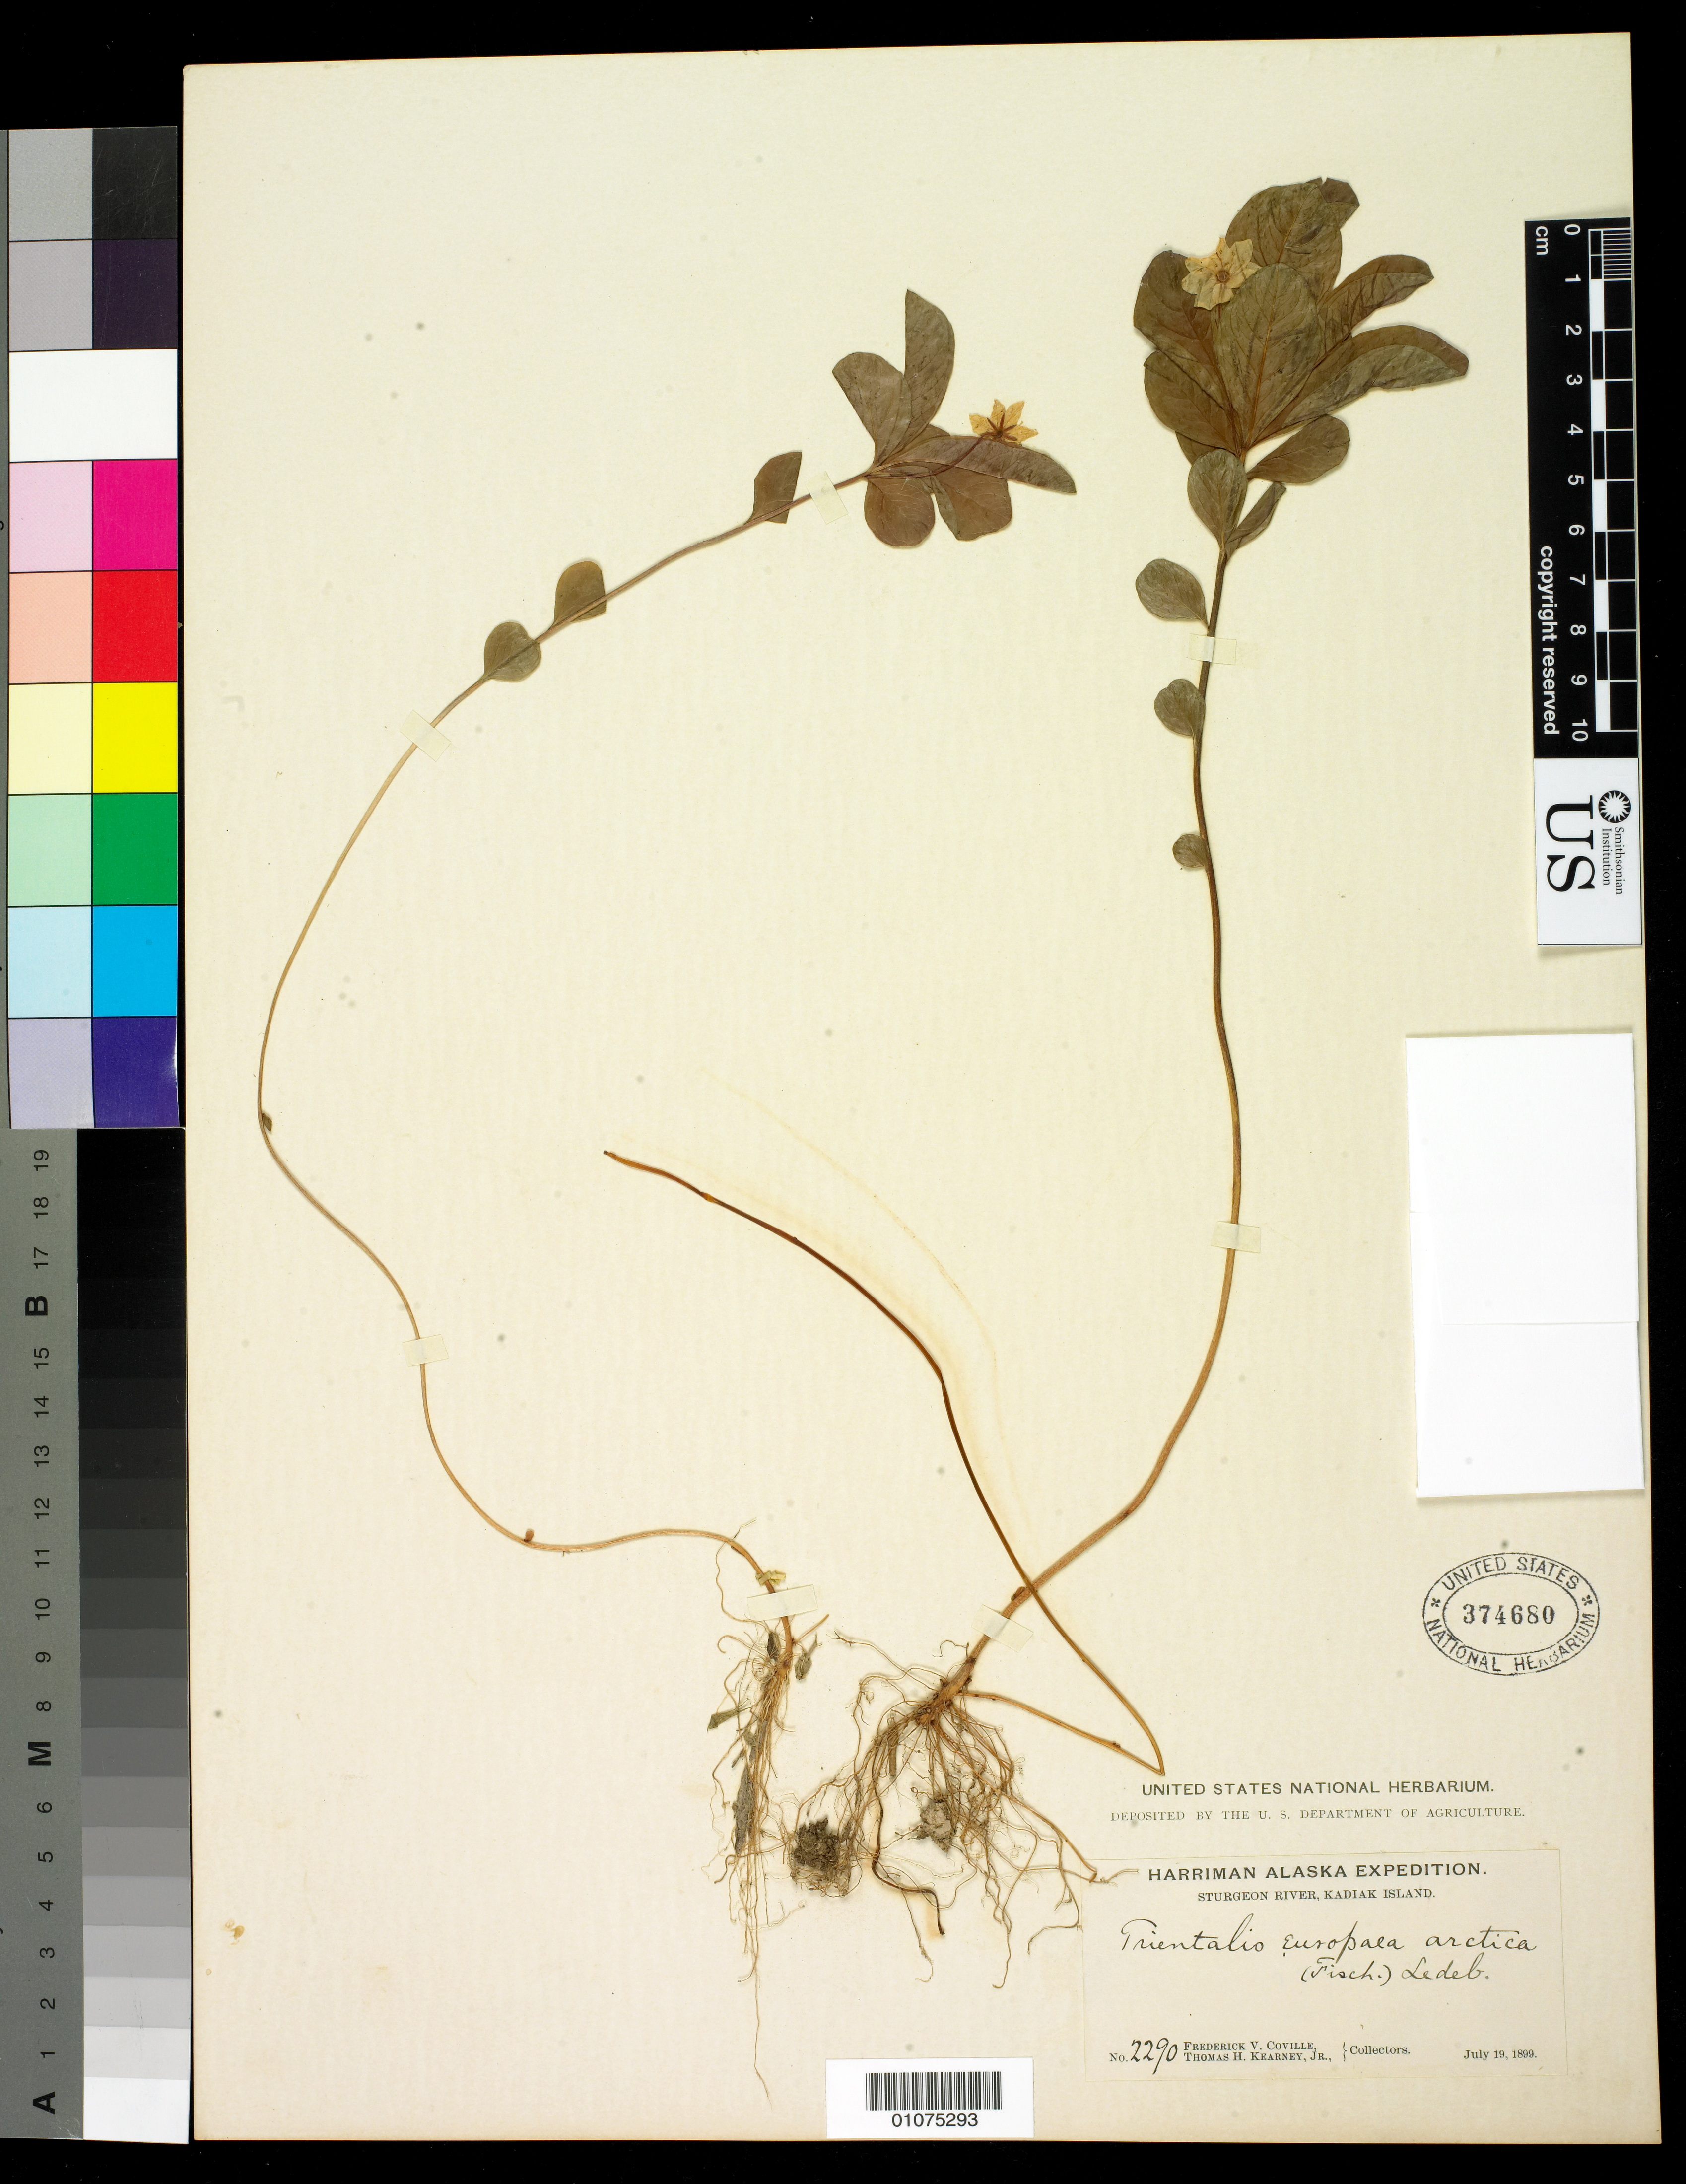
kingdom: Plantae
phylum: Tracheophyta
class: Magnoliopsida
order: Ericales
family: Primulaceae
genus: Trientalis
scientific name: Trientalis europaea subsp. arctica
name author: (Fisch. ex Hook.) Hultén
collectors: F. V. Coville & T. H. Kearney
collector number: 2290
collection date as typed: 19 Jul 1899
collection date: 1899-07-19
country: United States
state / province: Alaska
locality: Sturgeon River, Kodiak Island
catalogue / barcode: US 374680